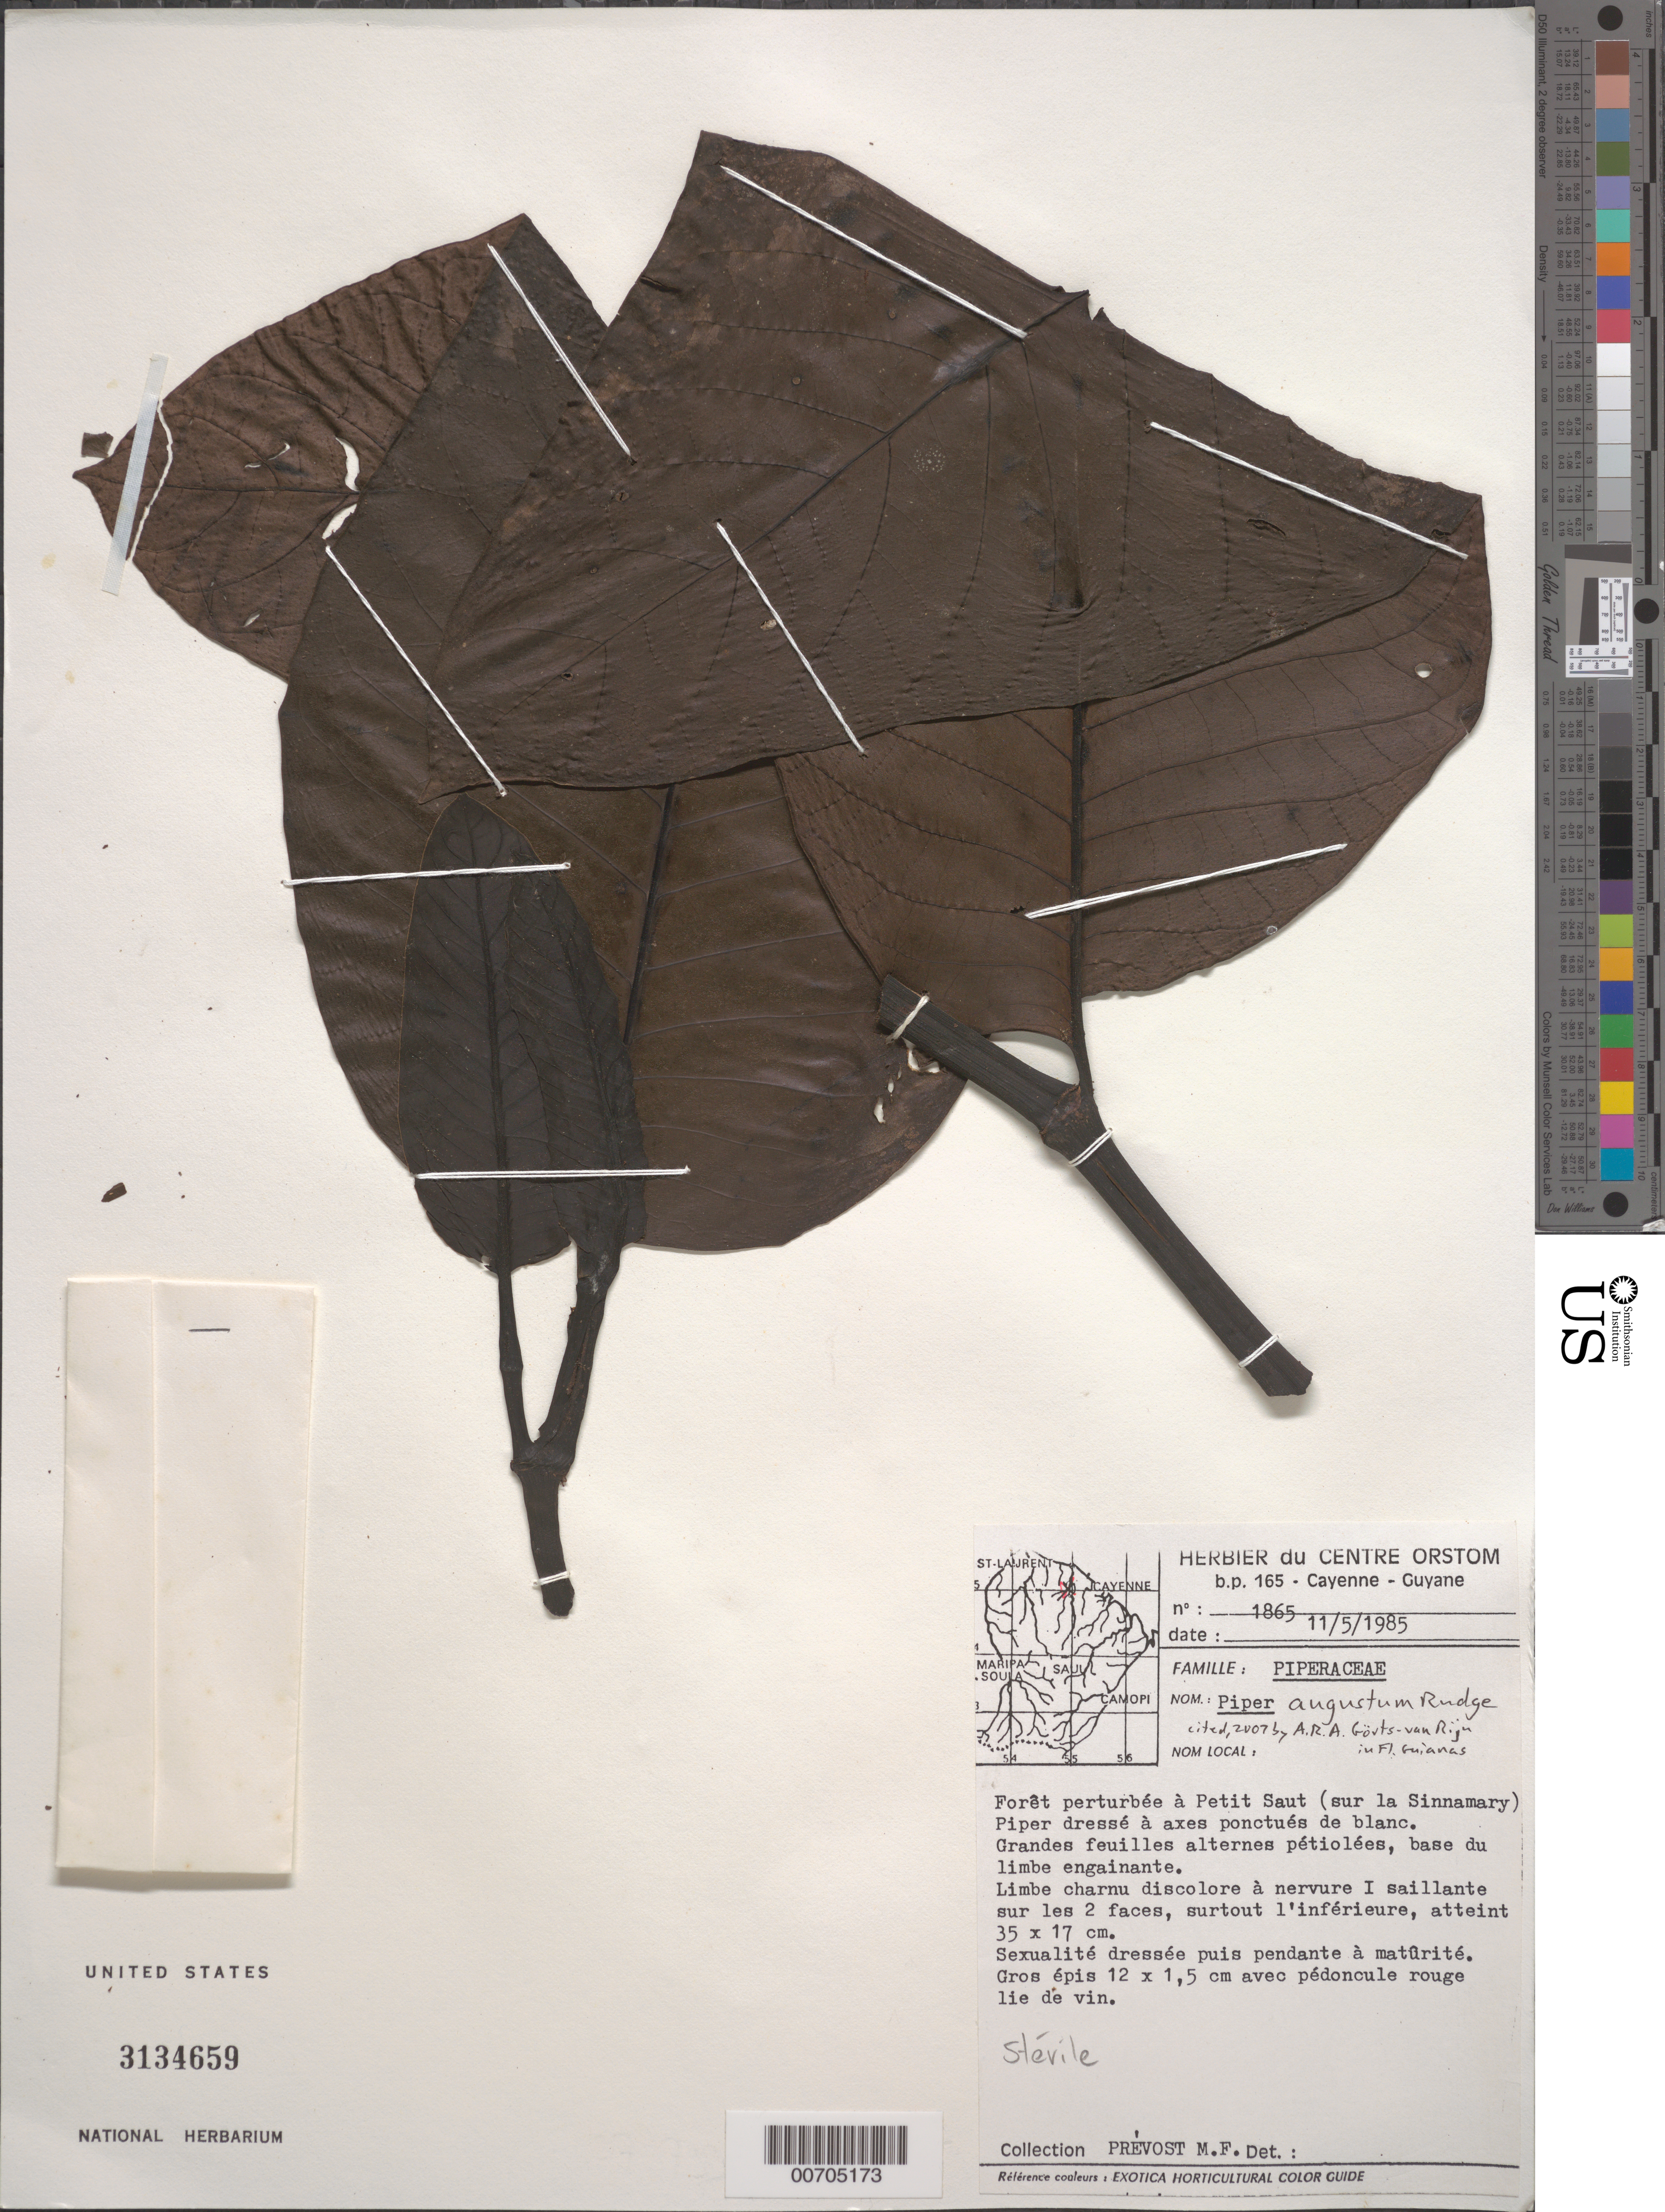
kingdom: Plantae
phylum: Tracheophyta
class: Magnoliopsida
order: Piperales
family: Piperaceae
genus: Piper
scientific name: Piper sp.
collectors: M.-F. Prévost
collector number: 1865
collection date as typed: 11-May-85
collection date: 1985-05-11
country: French Guiana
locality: Petit Saut sur la Sinnamary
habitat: Disturbed forest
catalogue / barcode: US 3134659